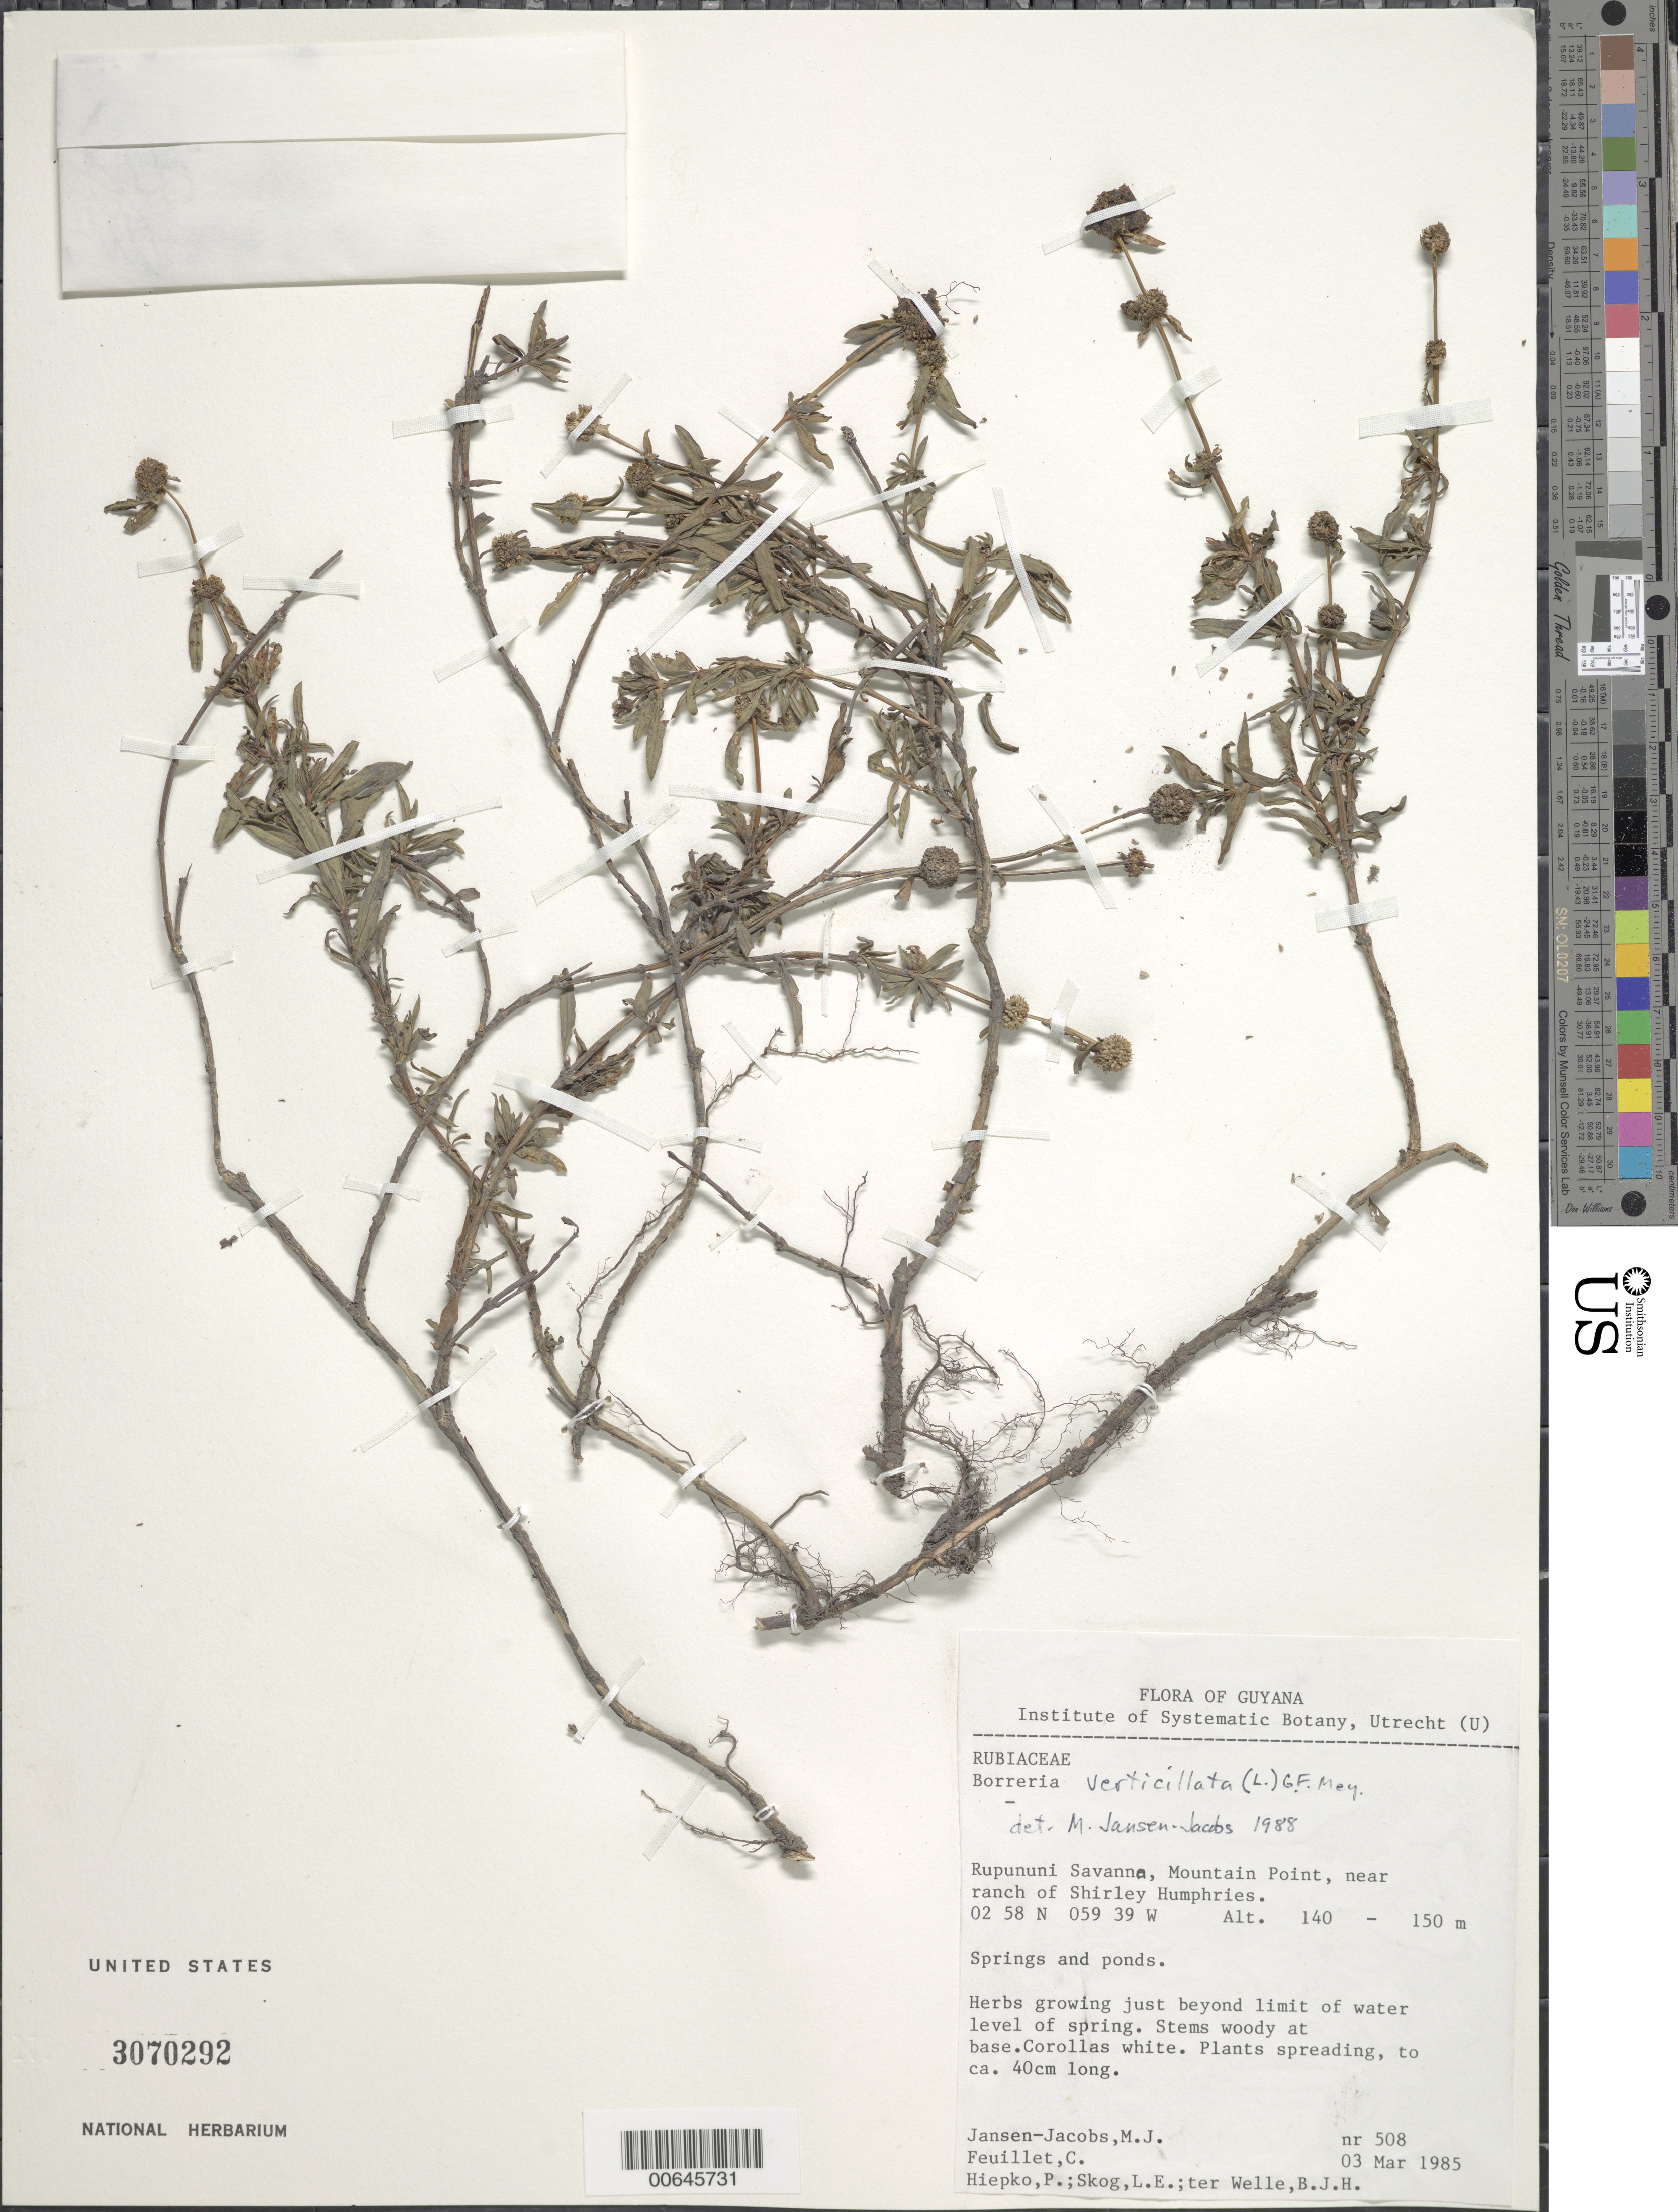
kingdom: Plantae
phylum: Tracheophyta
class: Magnoliopsida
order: Gentianales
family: Rubiaceae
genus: Borreria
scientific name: Borreria verticillata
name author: (L.) G. Mey.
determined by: Jansen-Jacobs, M. J., (U), Nationaal Herbarium Nederland, Utrecht University branch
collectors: M. J. Jansen-Jacobs, C. Feuillet, P. H. Hiepko, L. E. Skog & B. Welle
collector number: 508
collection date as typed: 3-Mar-85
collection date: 1985-03-03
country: Guyana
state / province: U. Takutu-U. Essequibo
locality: Rupununi Savanna, Mountain Point, near ranch of Shirley Humphries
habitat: Springs and ponds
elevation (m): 140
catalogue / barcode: US 3070292